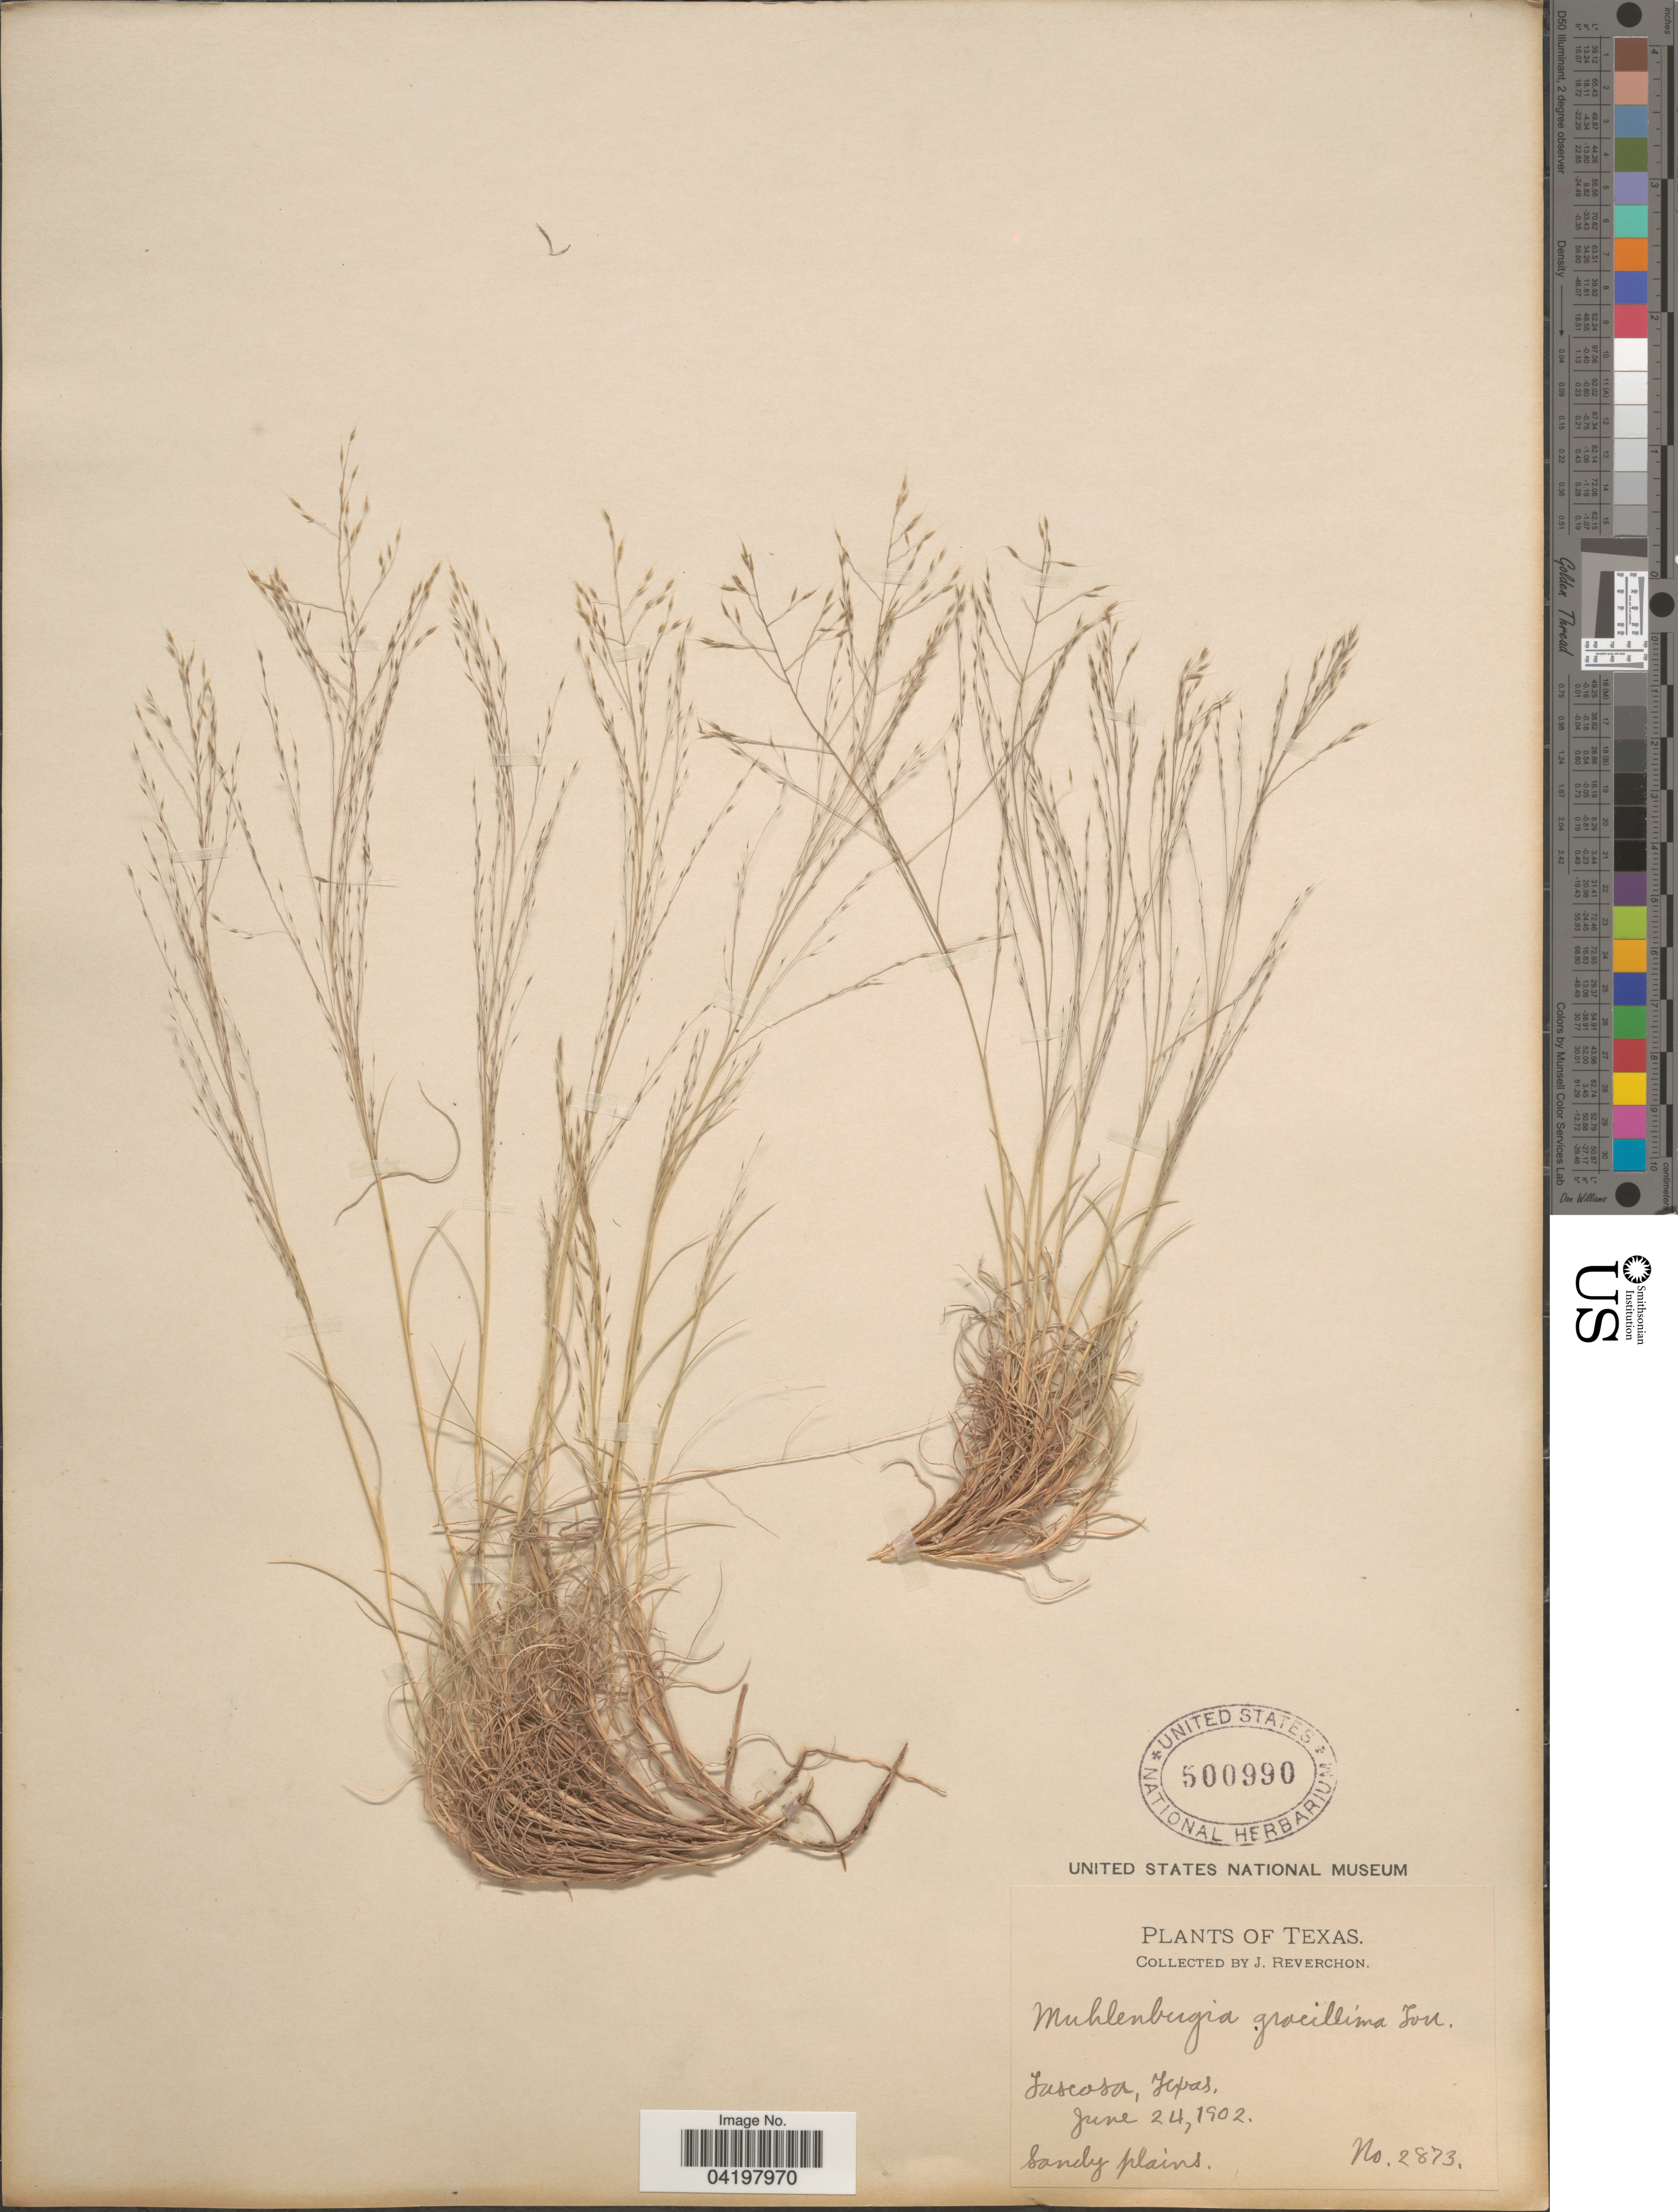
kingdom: Plantae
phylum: Tracheophyta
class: Liliopsida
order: Poales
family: Poaceae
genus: Muhlenbergia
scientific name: Muhlenbergia torreyi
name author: (Kunth) Hitchc. ex Bush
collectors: J. Reverchon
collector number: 2873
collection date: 1902-06-24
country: United States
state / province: Texas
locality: Tascosa.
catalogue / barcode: US 500990